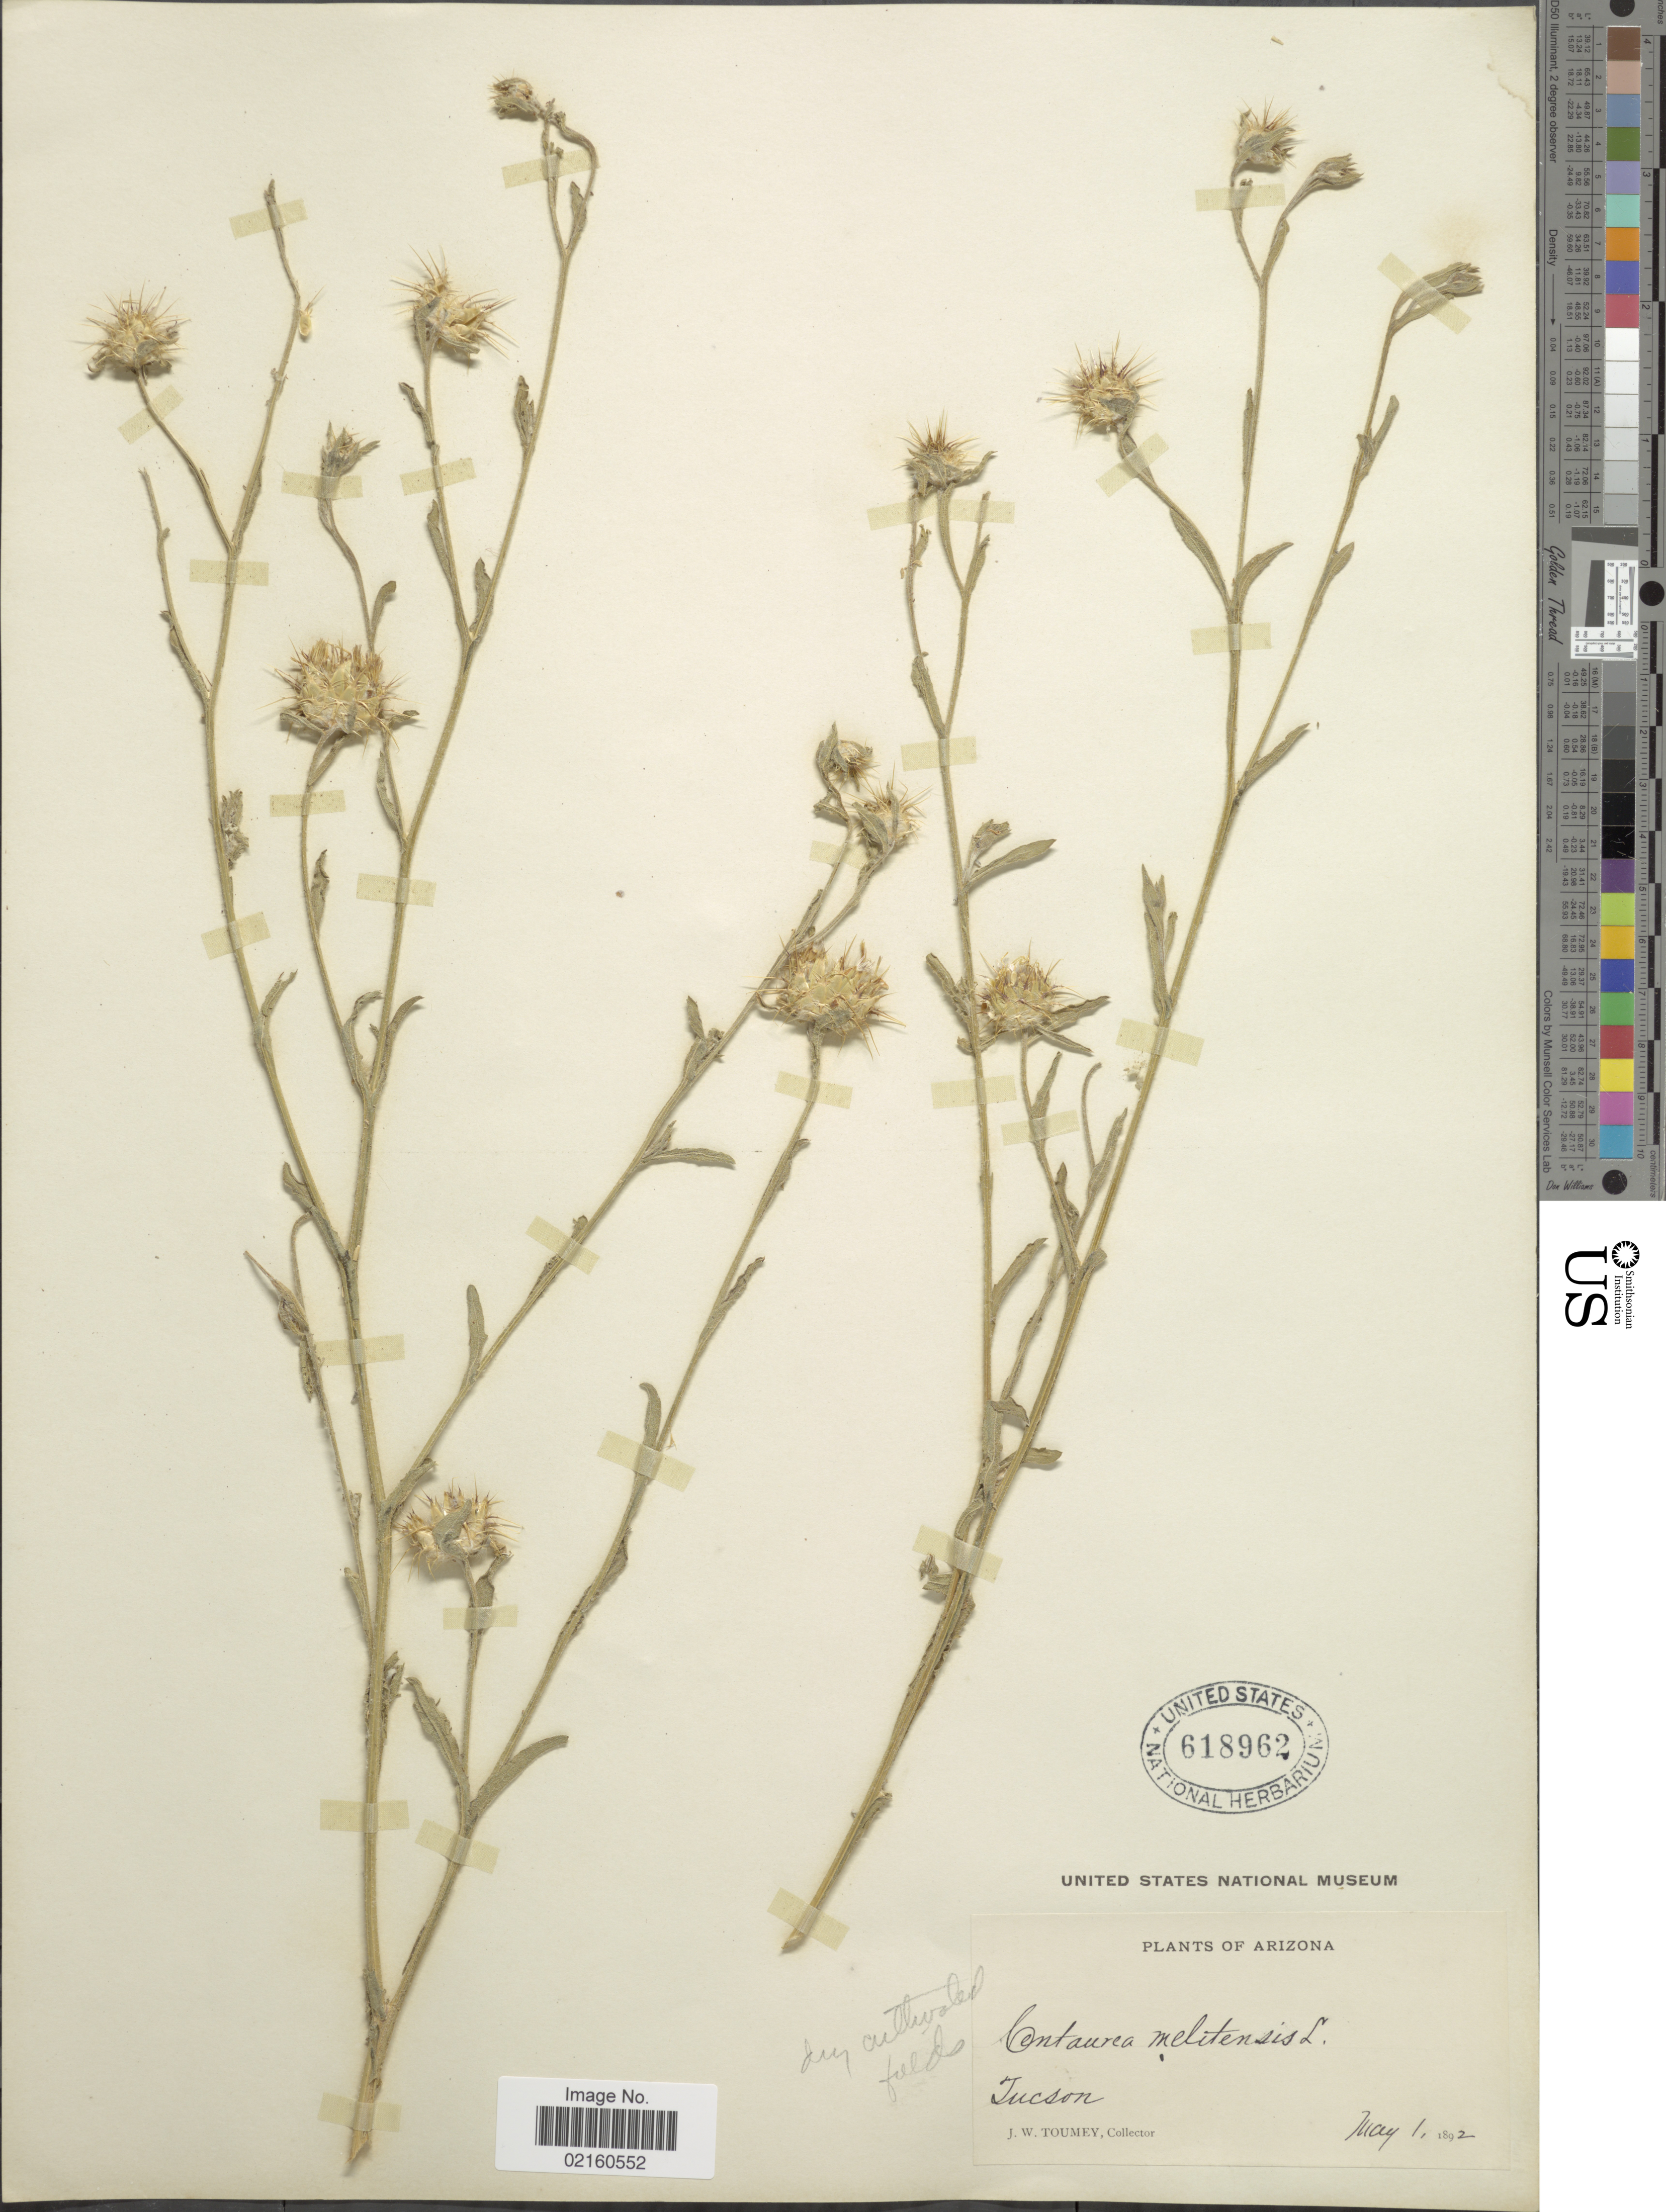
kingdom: Plantae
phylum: Tracheophyta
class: Magnoliopsida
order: Asterales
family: Asteraceae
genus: Centaurea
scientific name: Centaurea melitensis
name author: L.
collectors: J. W. Toumey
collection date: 1892-05-01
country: United States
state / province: Arizona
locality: Tucson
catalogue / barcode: US 618962